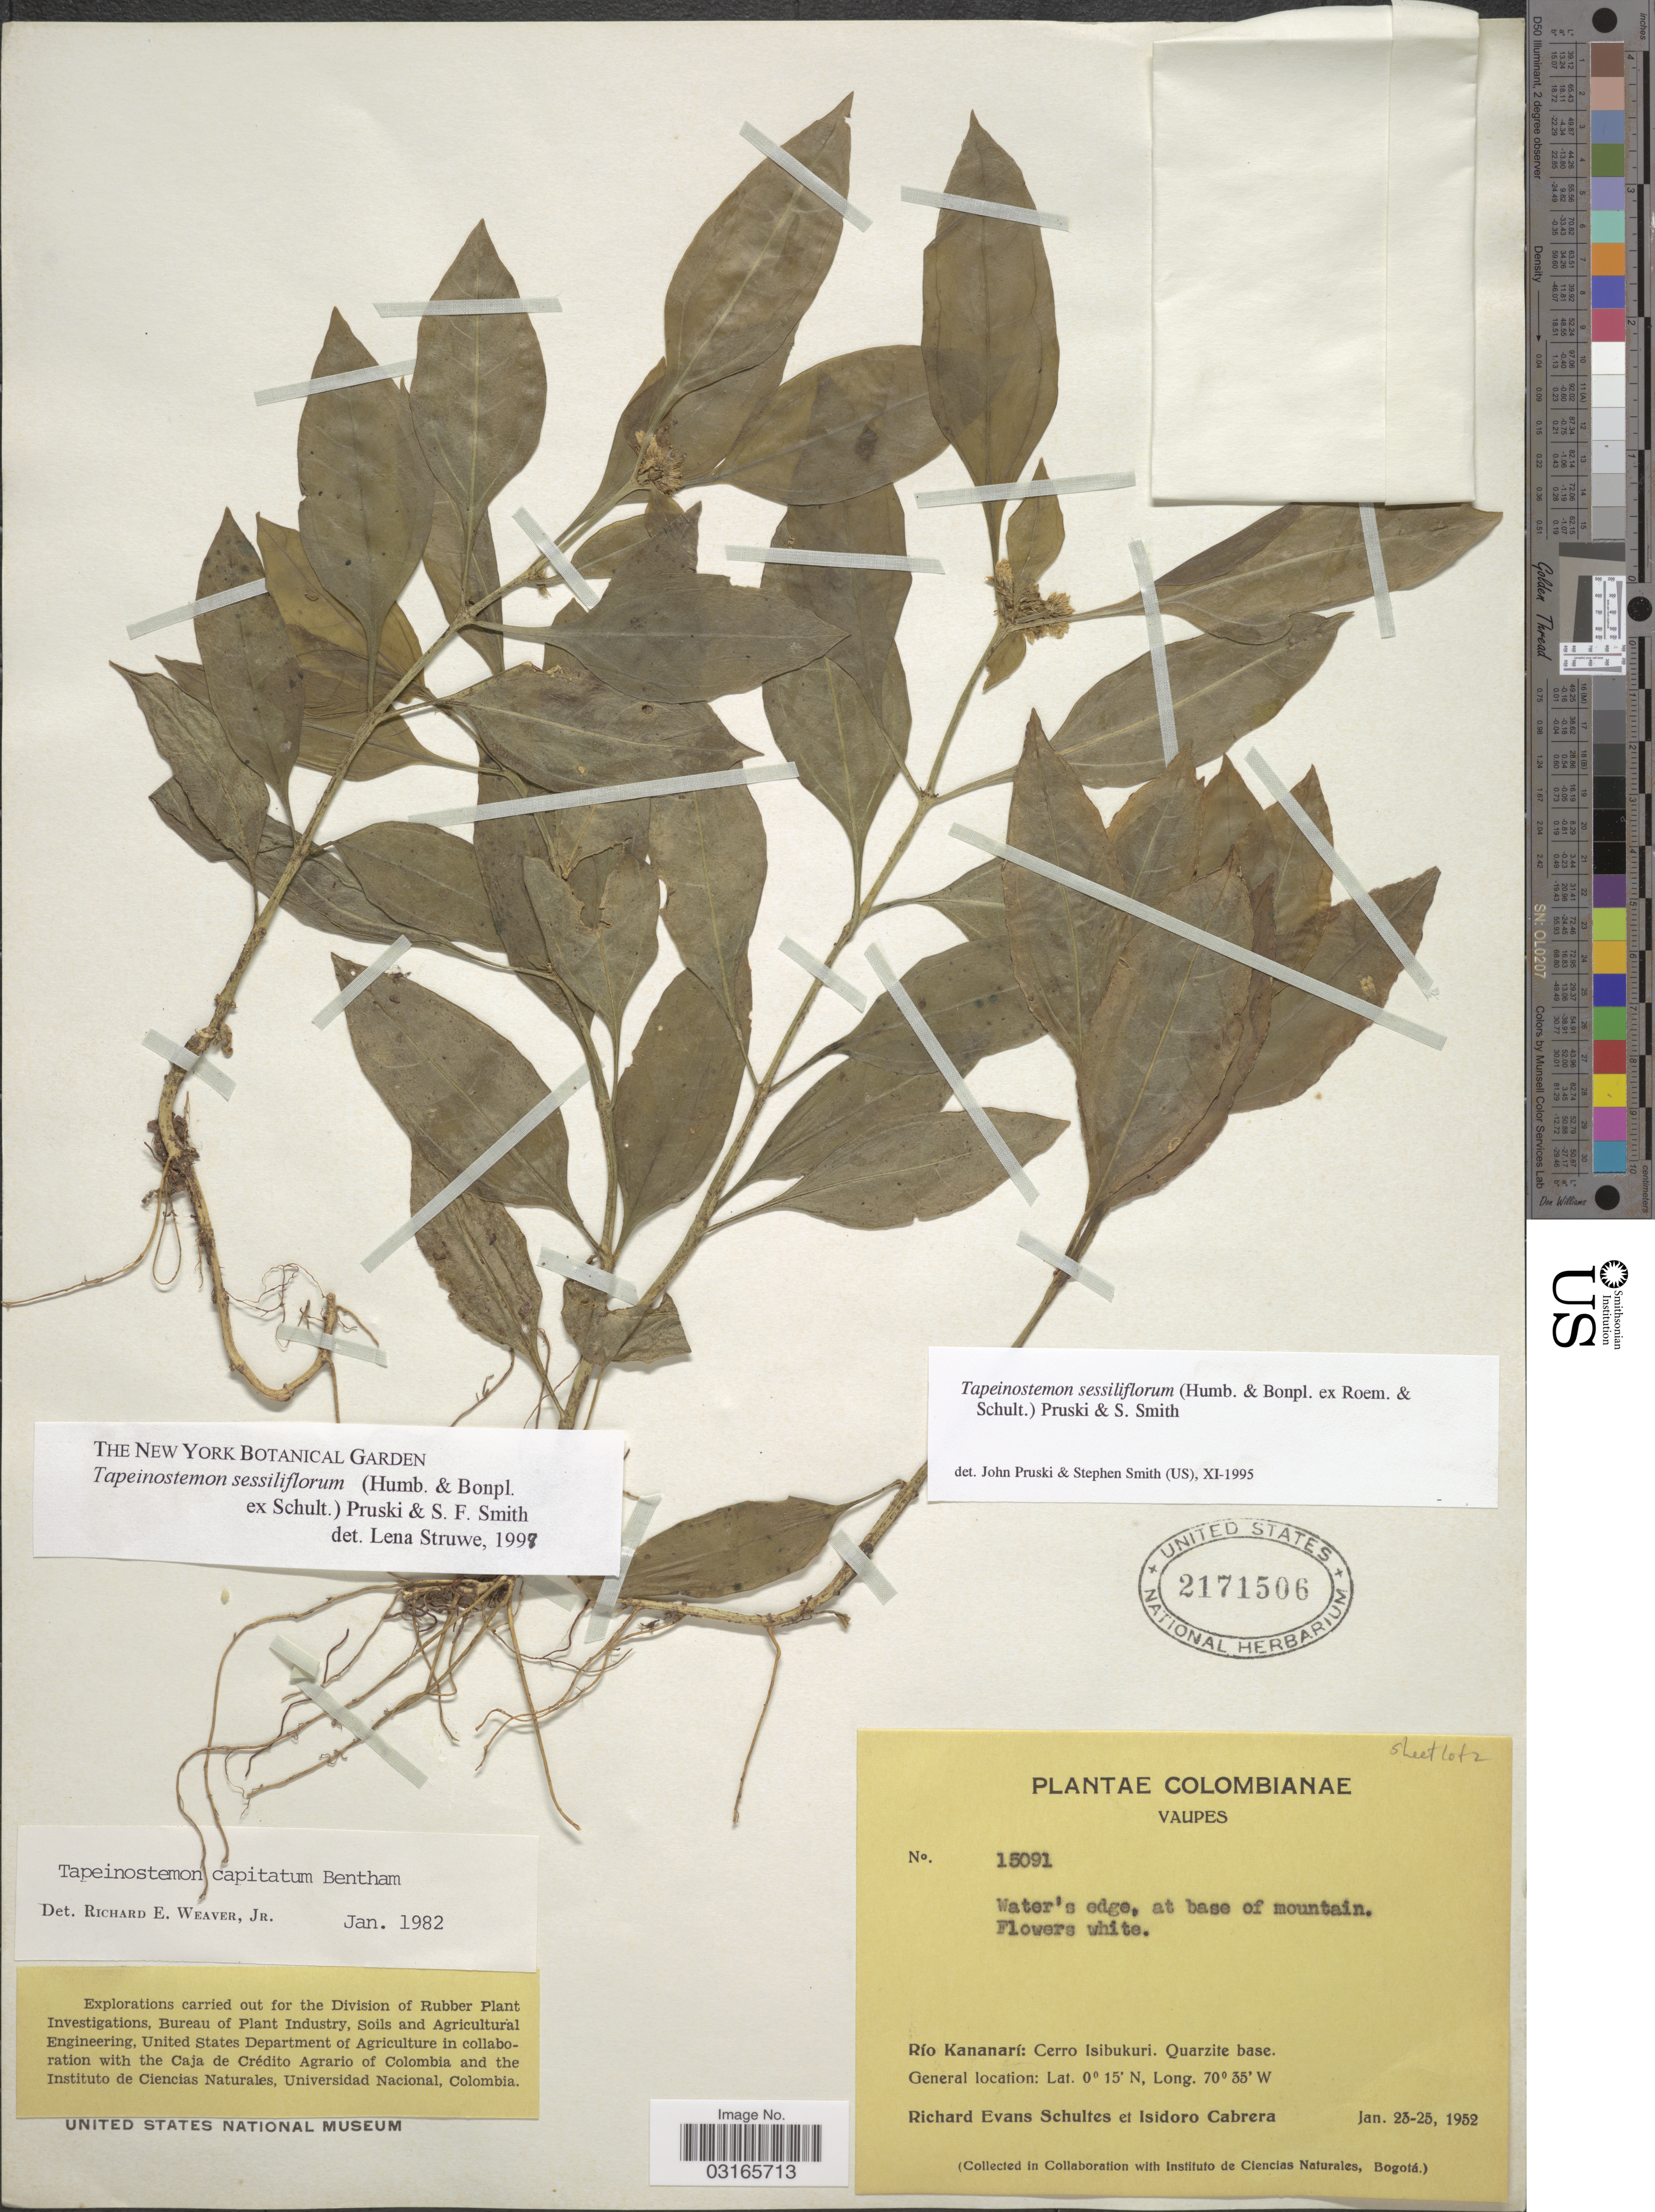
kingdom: Plantae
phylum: Tracheophyta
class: Magnoliopsida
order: Gentianales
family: Gentianaceae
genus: Tapeinostemon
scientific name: Tapeinostemon sessiliflorum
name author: (Humb. & Bonpl. ex Schult.) Pruski & S.F. Sm.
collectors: R. E. Schultes & I. Cabrera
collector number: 15091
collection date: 1952-01-23/1952-01-25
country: Colombia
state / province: Vaupés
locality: Río Kananarí: Cerro Isibukuri. Quarzite base.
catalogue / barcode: US 2171506